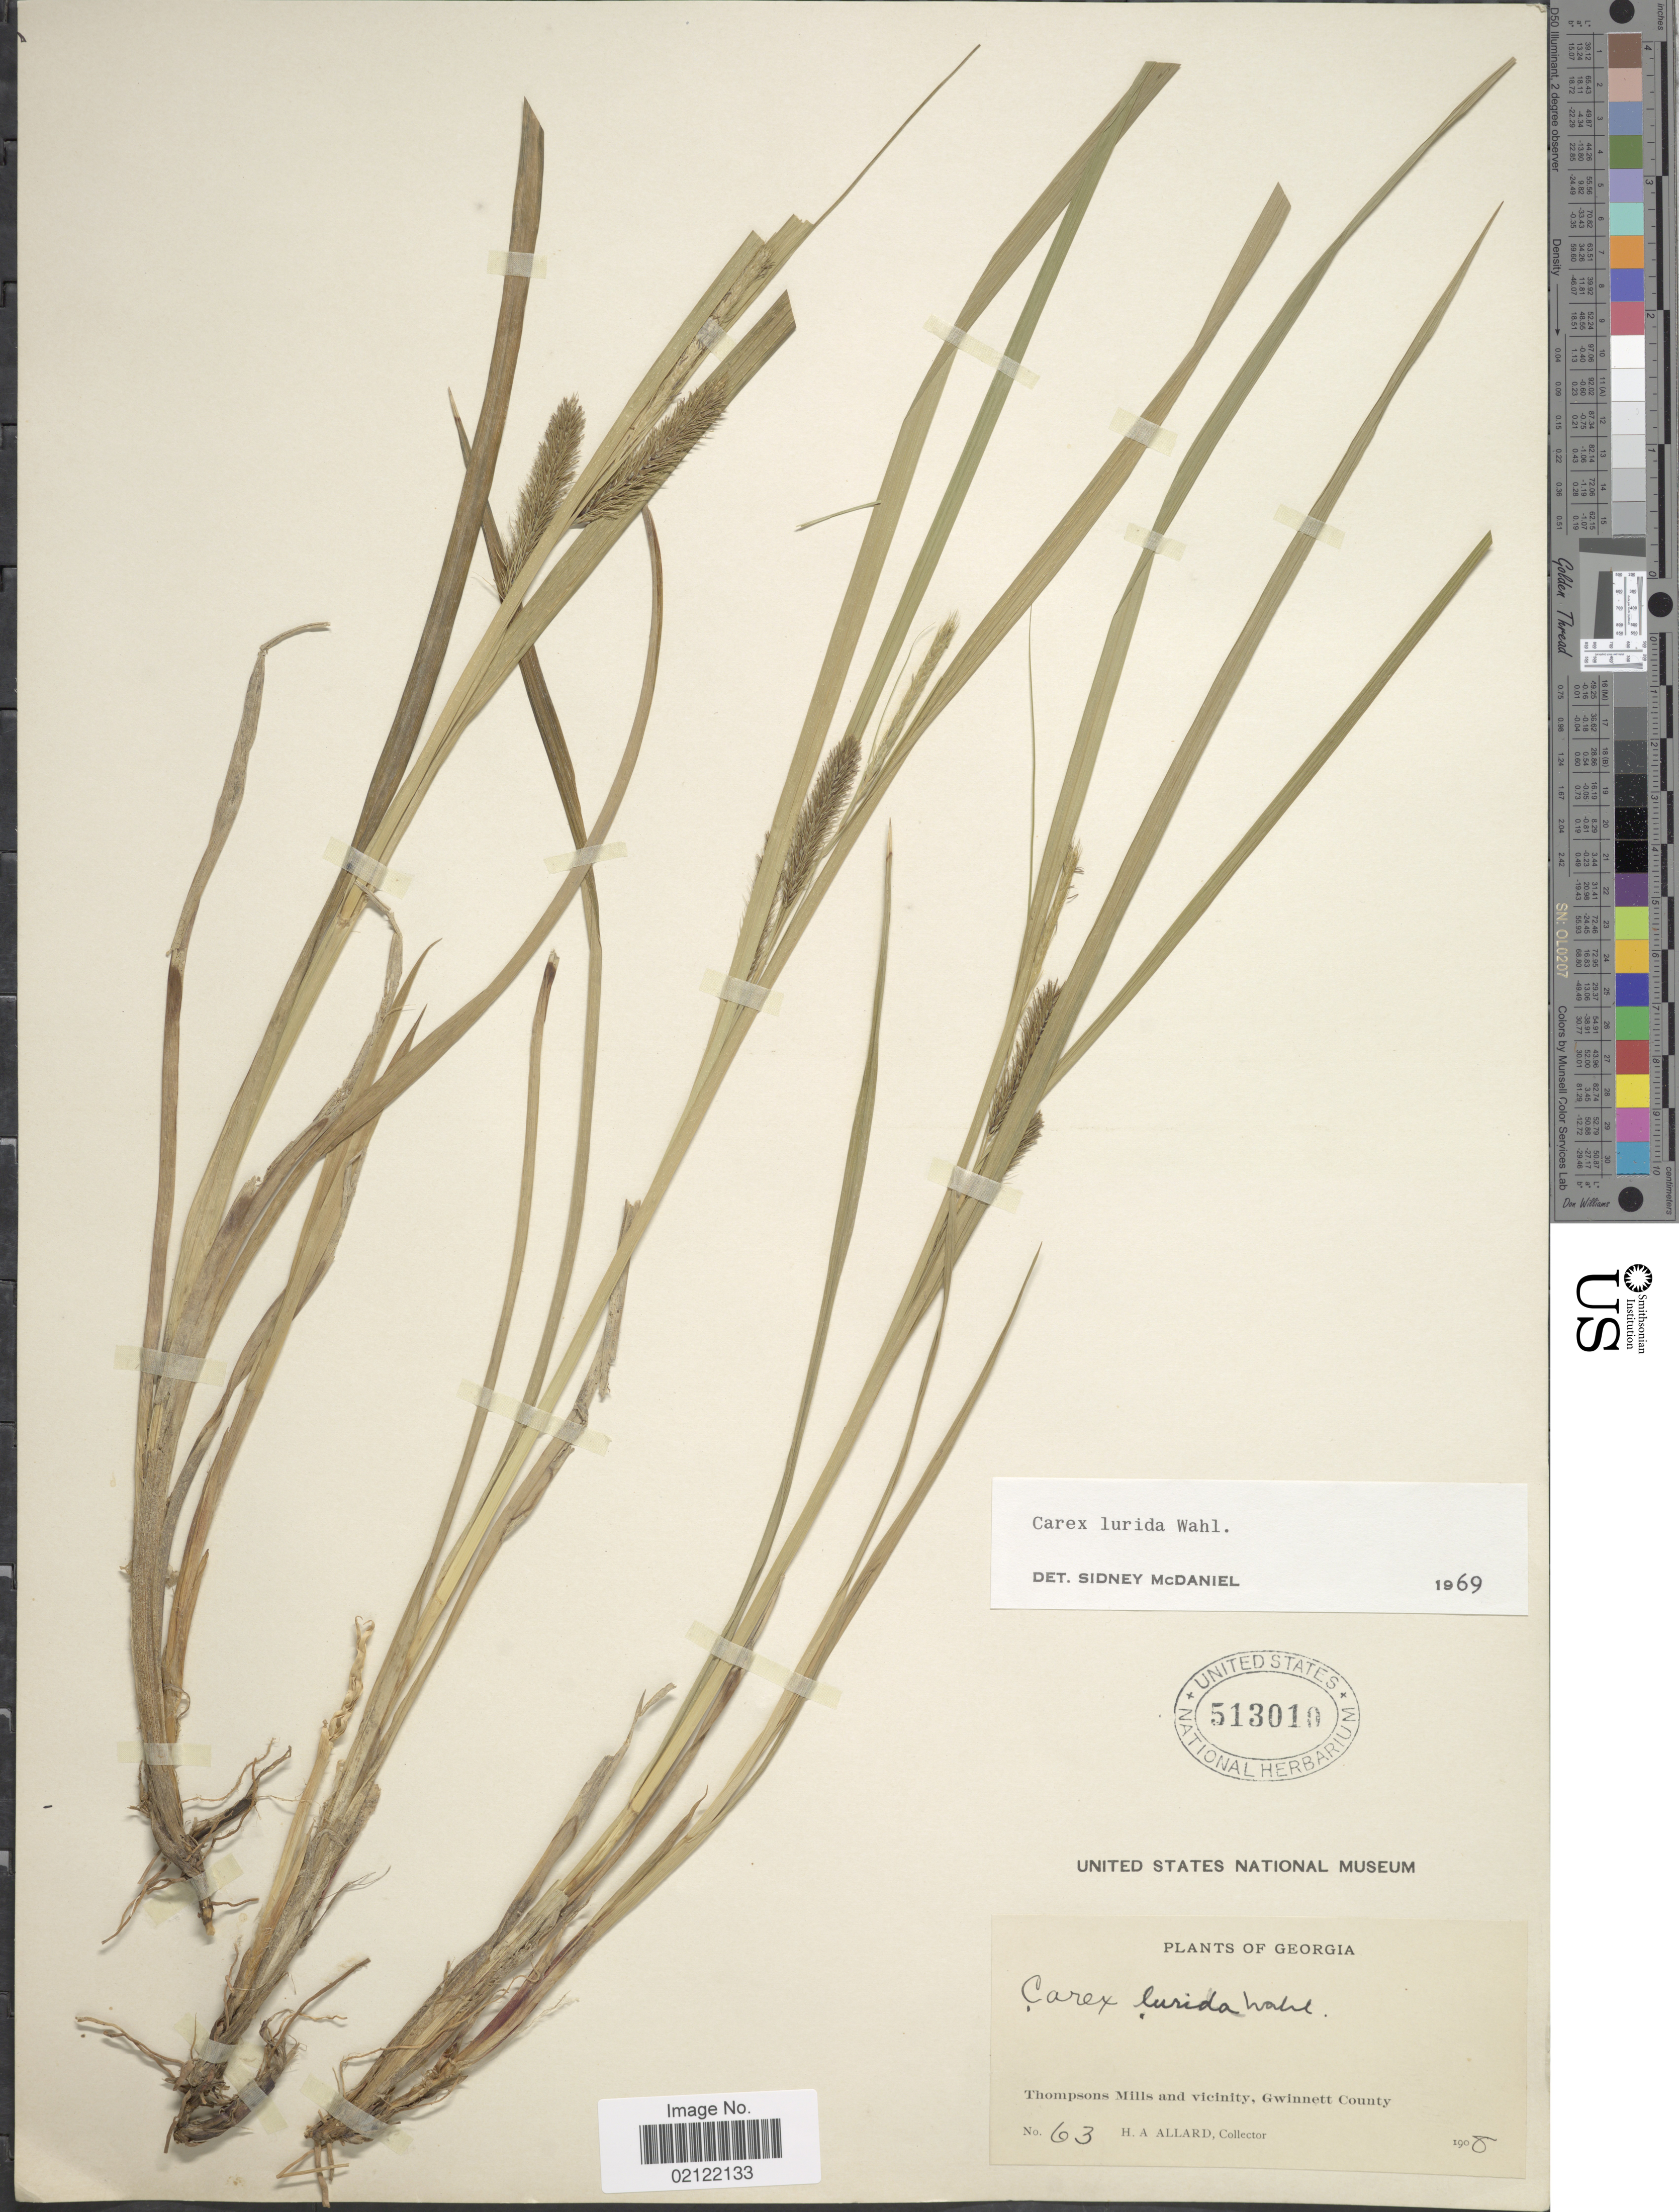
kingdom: Plantae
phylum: Tracheophyta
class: Liliopsida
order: Poales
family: Cyperaceae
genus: Carex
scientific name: Carex lurida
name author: Wahlenb.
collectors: H. A. Allard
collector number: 63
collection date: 1908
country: United States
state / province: Georgia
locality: Thompsons Mills and vicinity, Gwinnett County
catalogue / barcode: US 513010